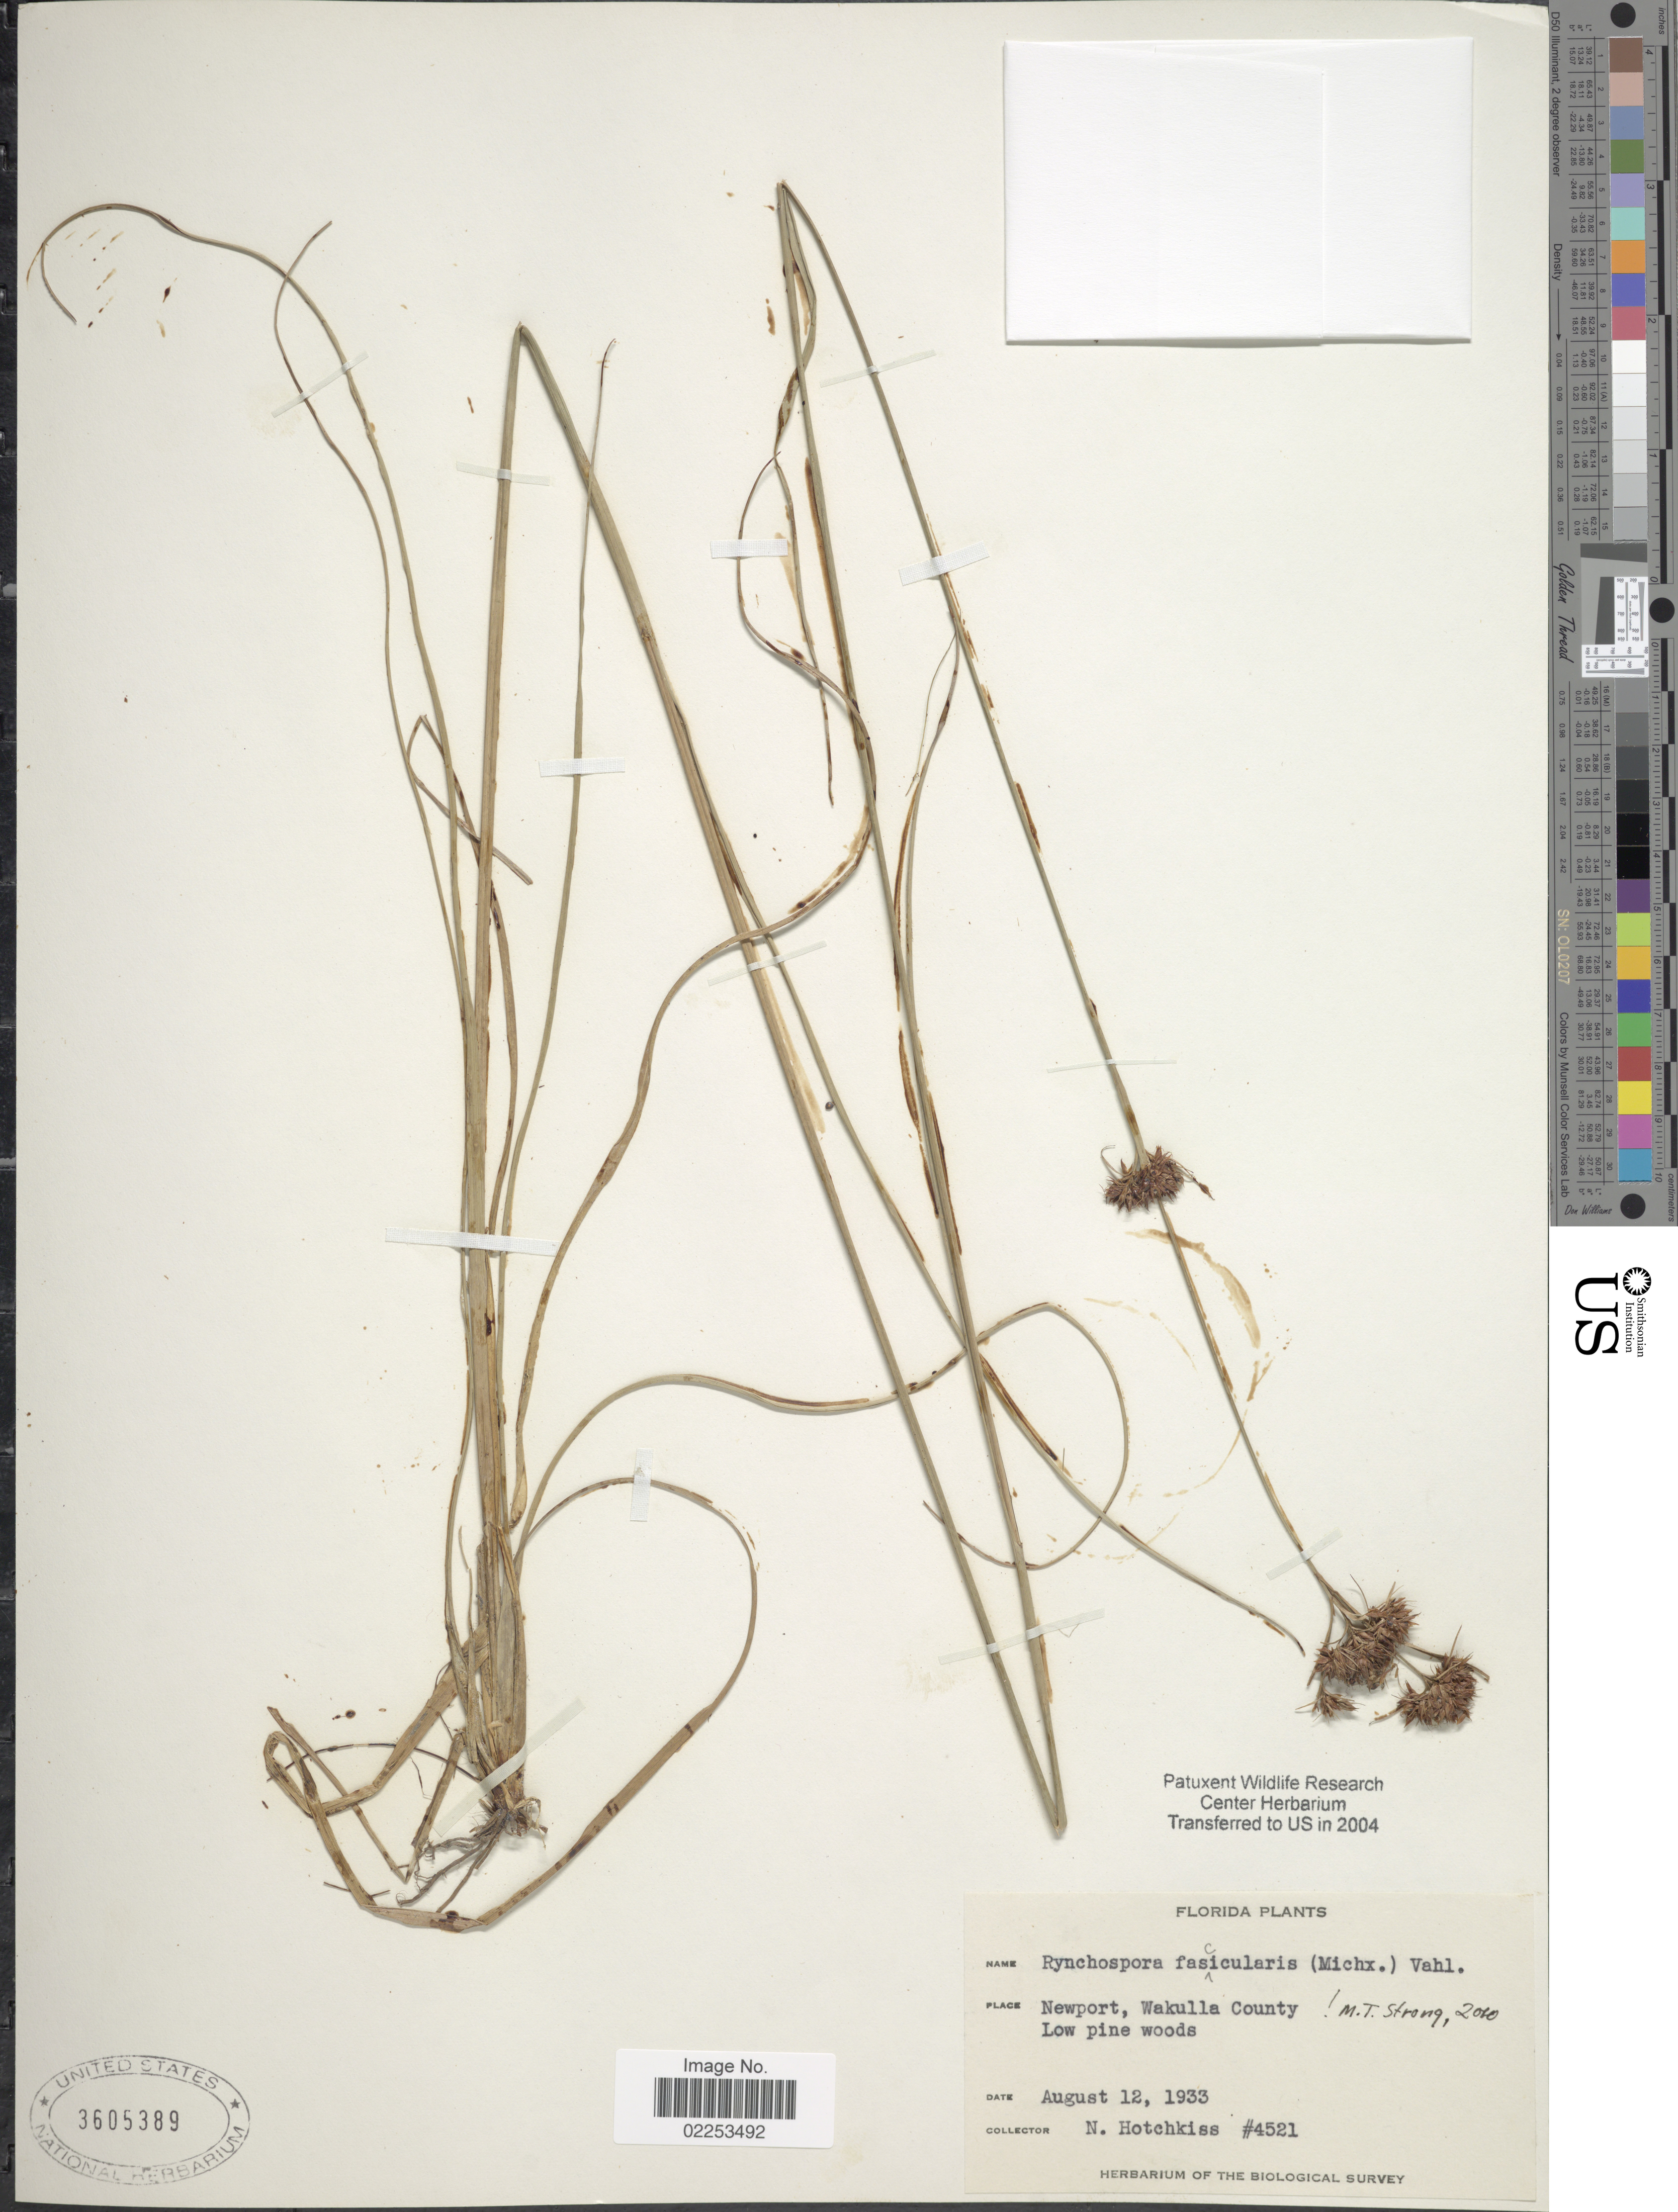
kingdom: Plantae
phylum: Tracheophyta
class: Liliopsida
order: Poales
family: Cyperaceae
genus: Rhynchospora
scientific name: Rhynchospora fascicularis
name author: (Michx.) Vahl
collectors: N. Hotchkiss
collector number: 4521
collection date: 1933-08-12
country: United States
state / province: Florida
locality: Newport, Wakulla County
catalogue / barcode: US 3605389